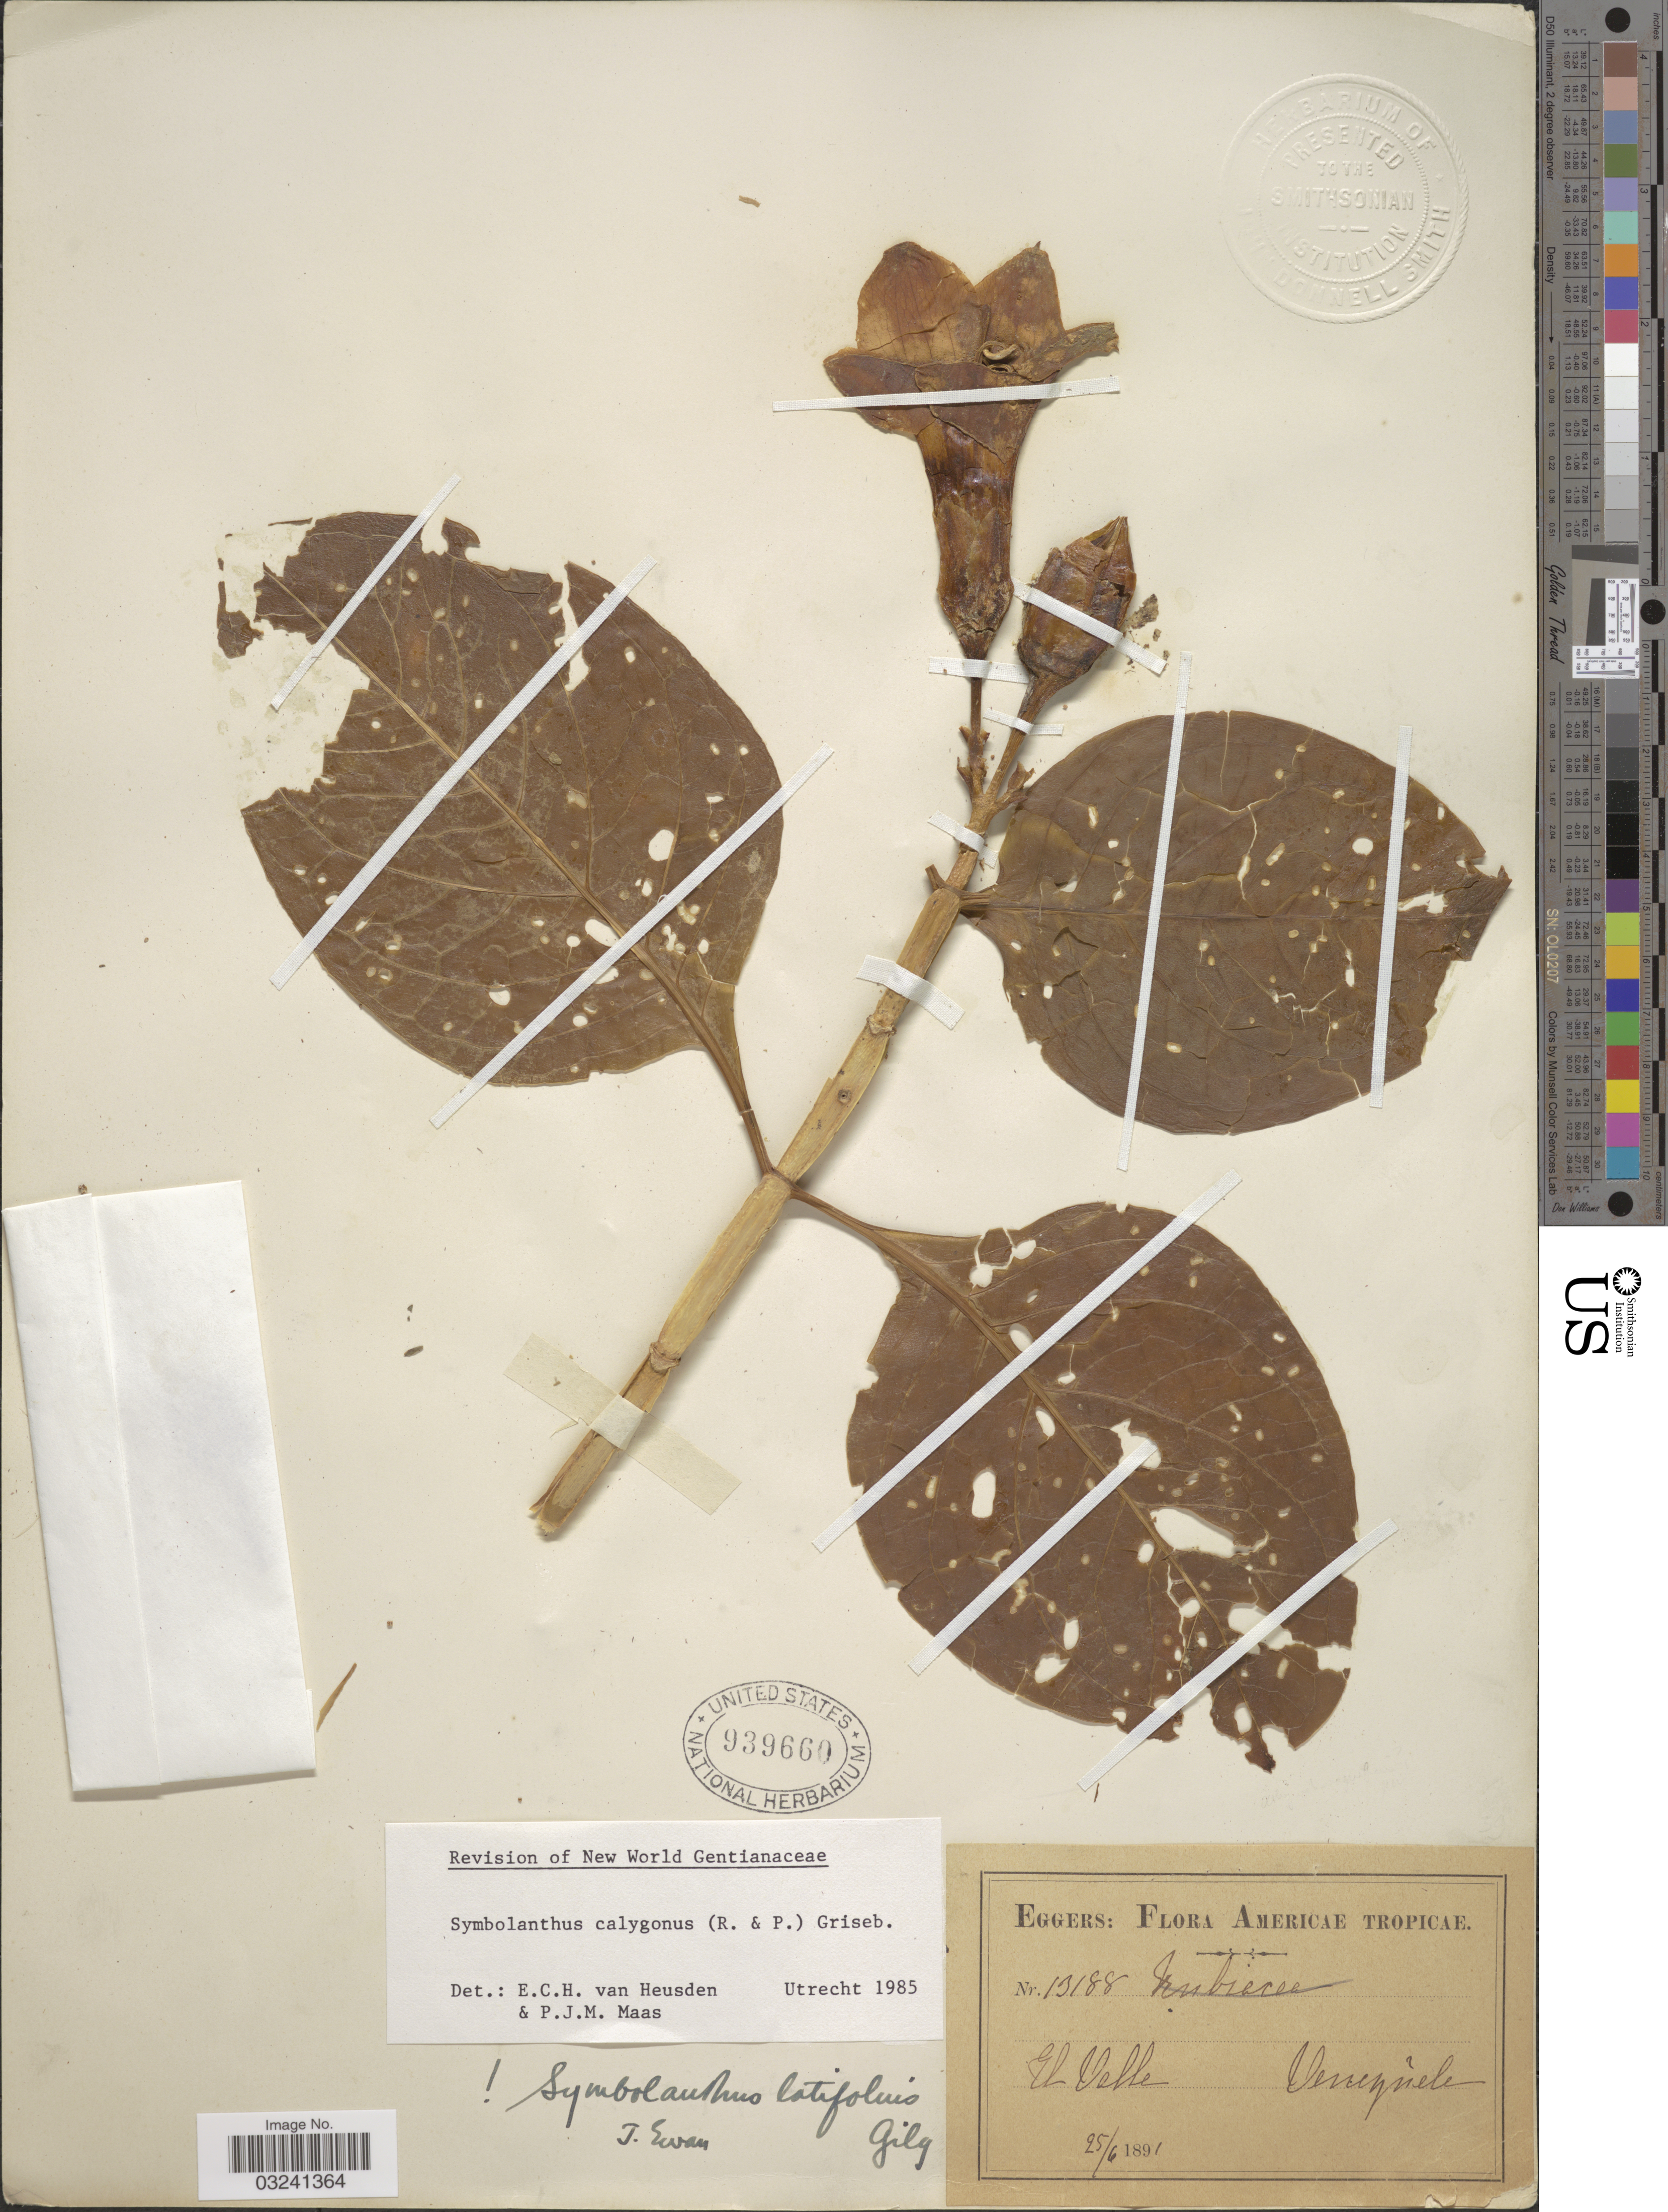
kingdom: Plantae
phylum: Tracheophyta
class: Magnoliopsida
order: Gentianales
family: Gentianaceae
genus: Symbolanthus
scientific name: Symbolanthus calygonus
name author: (Ruiz & Pav.) Griseb. ex Gilg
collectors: -. Eggers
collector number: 13188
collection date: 1891-06-25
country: Venezuela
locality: El Valle.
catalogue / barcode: US 939660